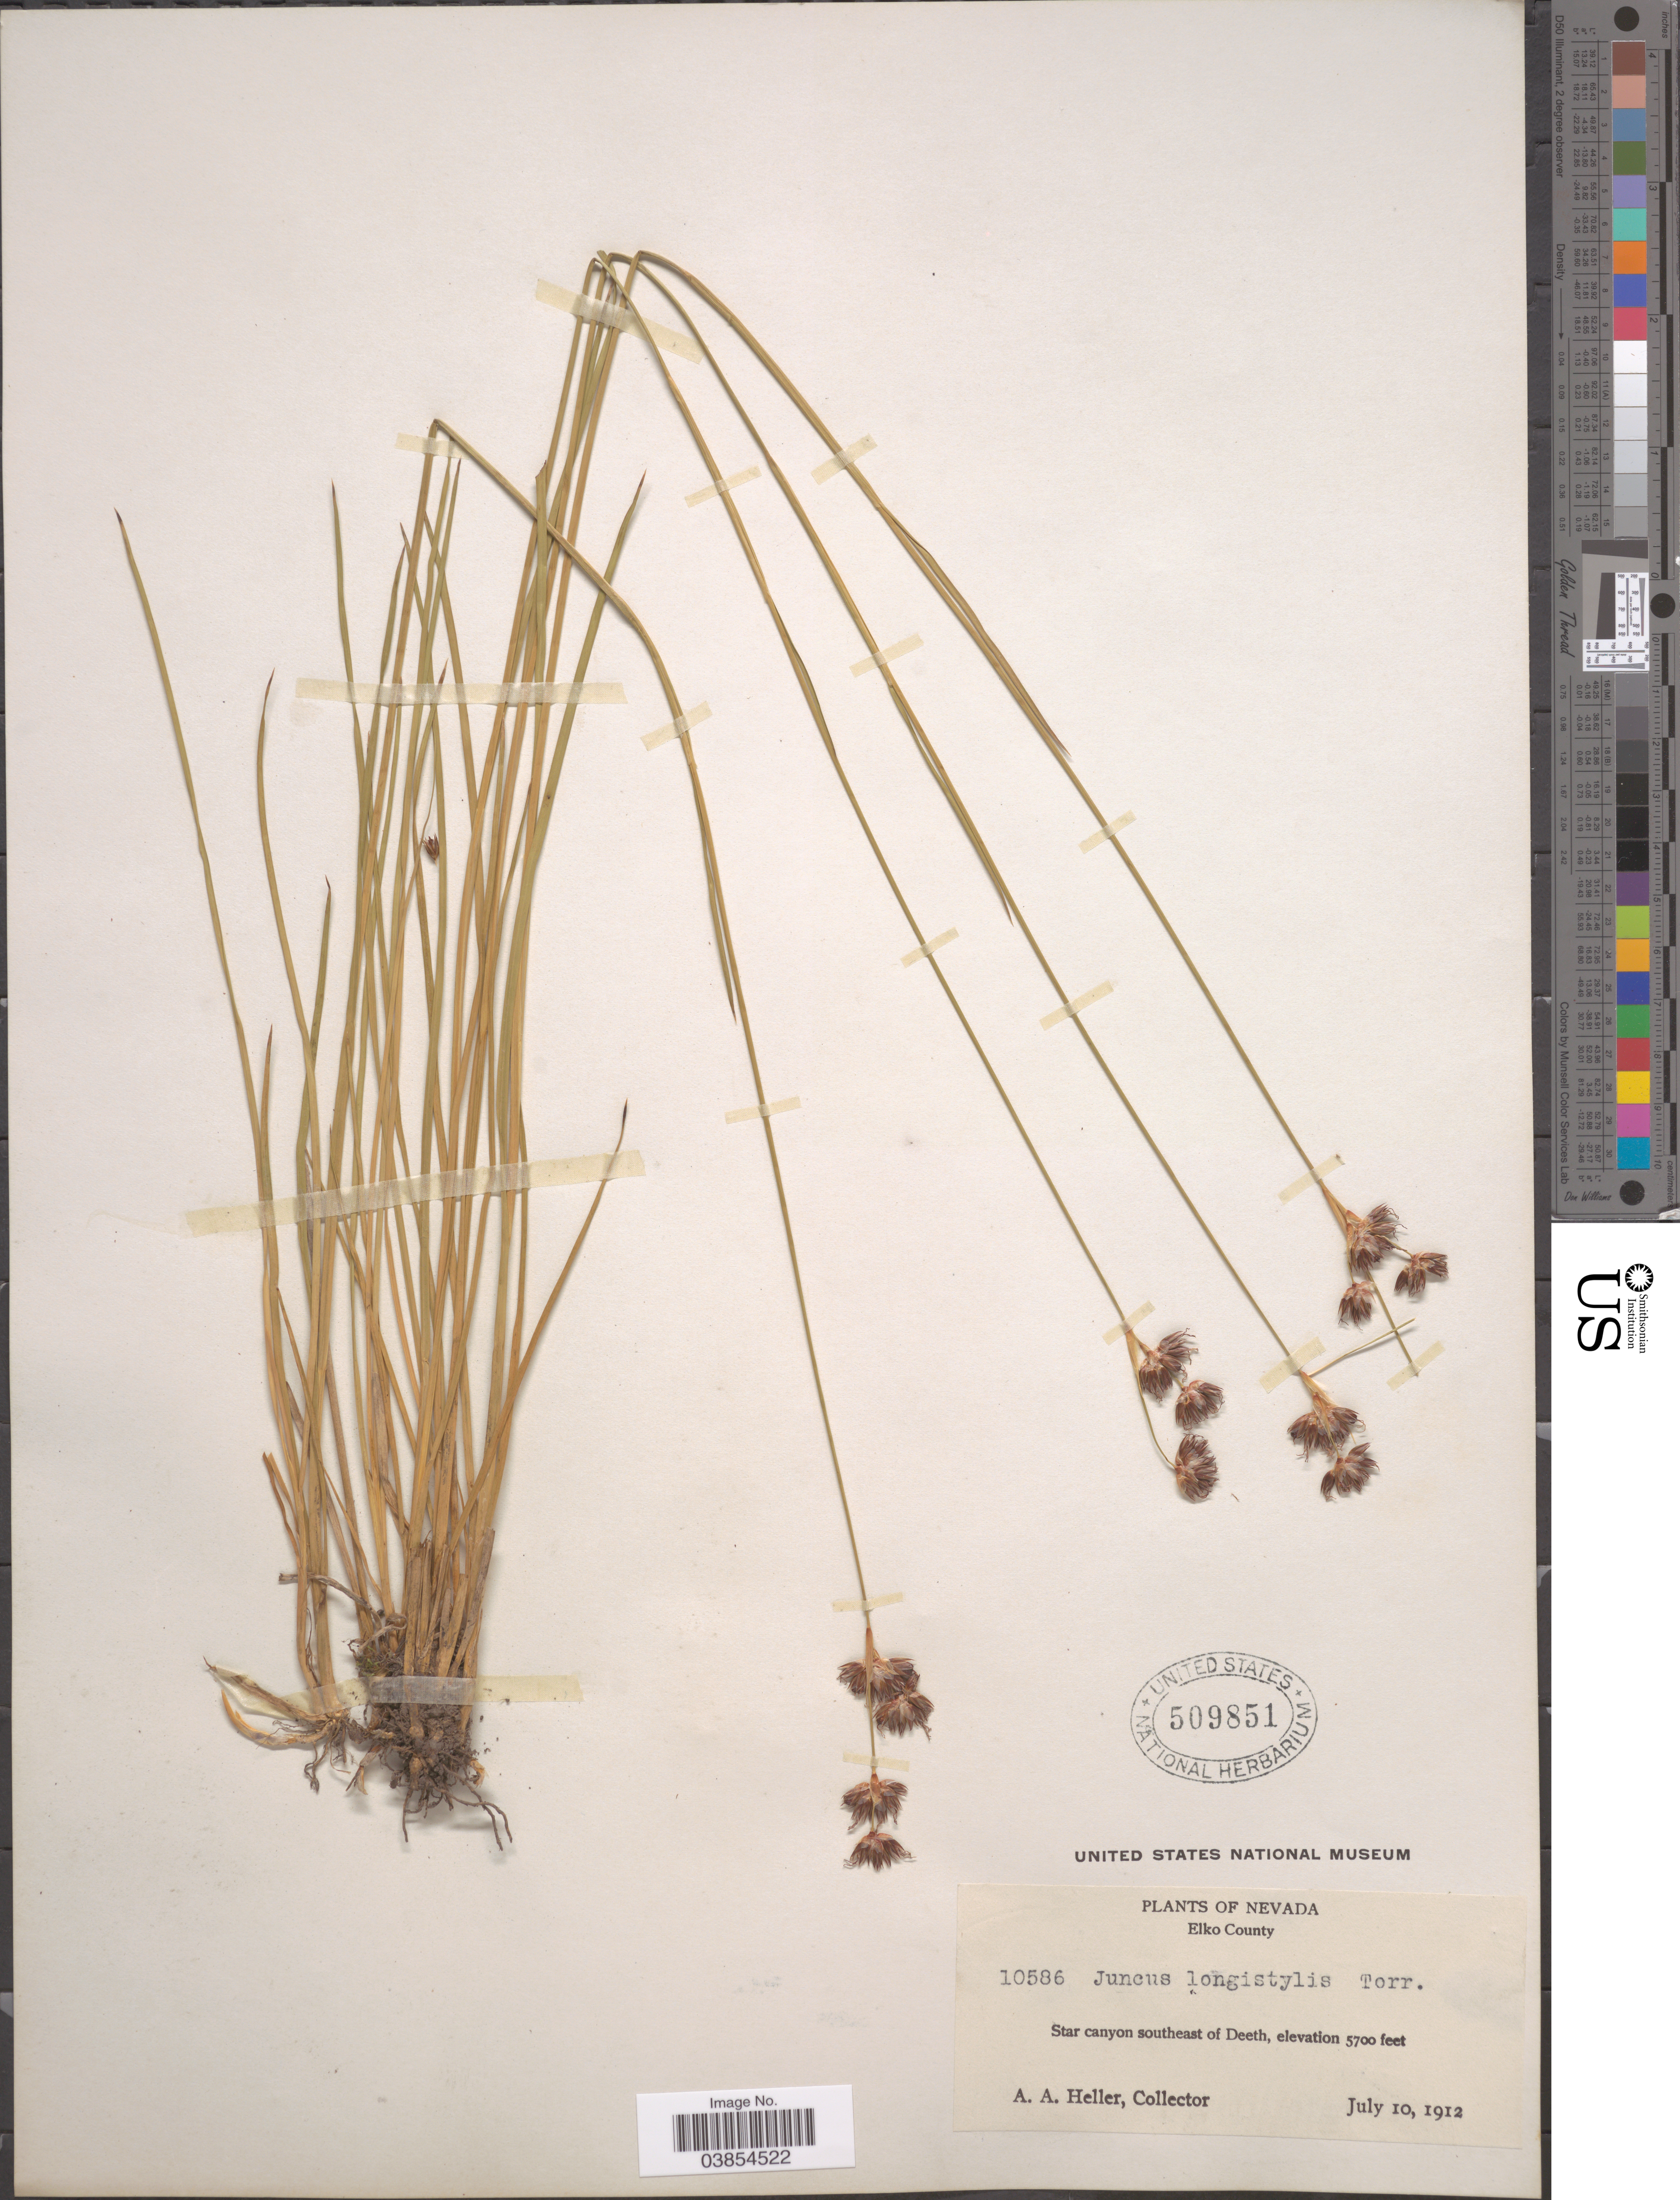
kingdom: Plantae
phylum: Tracheophyta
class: Liliopsida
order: Poales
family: Juncaceae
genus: Juncus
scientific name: Juncus longistylis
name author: Torr.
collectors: A. A. Heller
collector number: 10586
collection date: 1912-07-10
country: United States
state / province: Nevada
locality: Elko County. Star canyon southeast of Deeth.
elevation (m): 1737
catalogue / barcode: US 509851